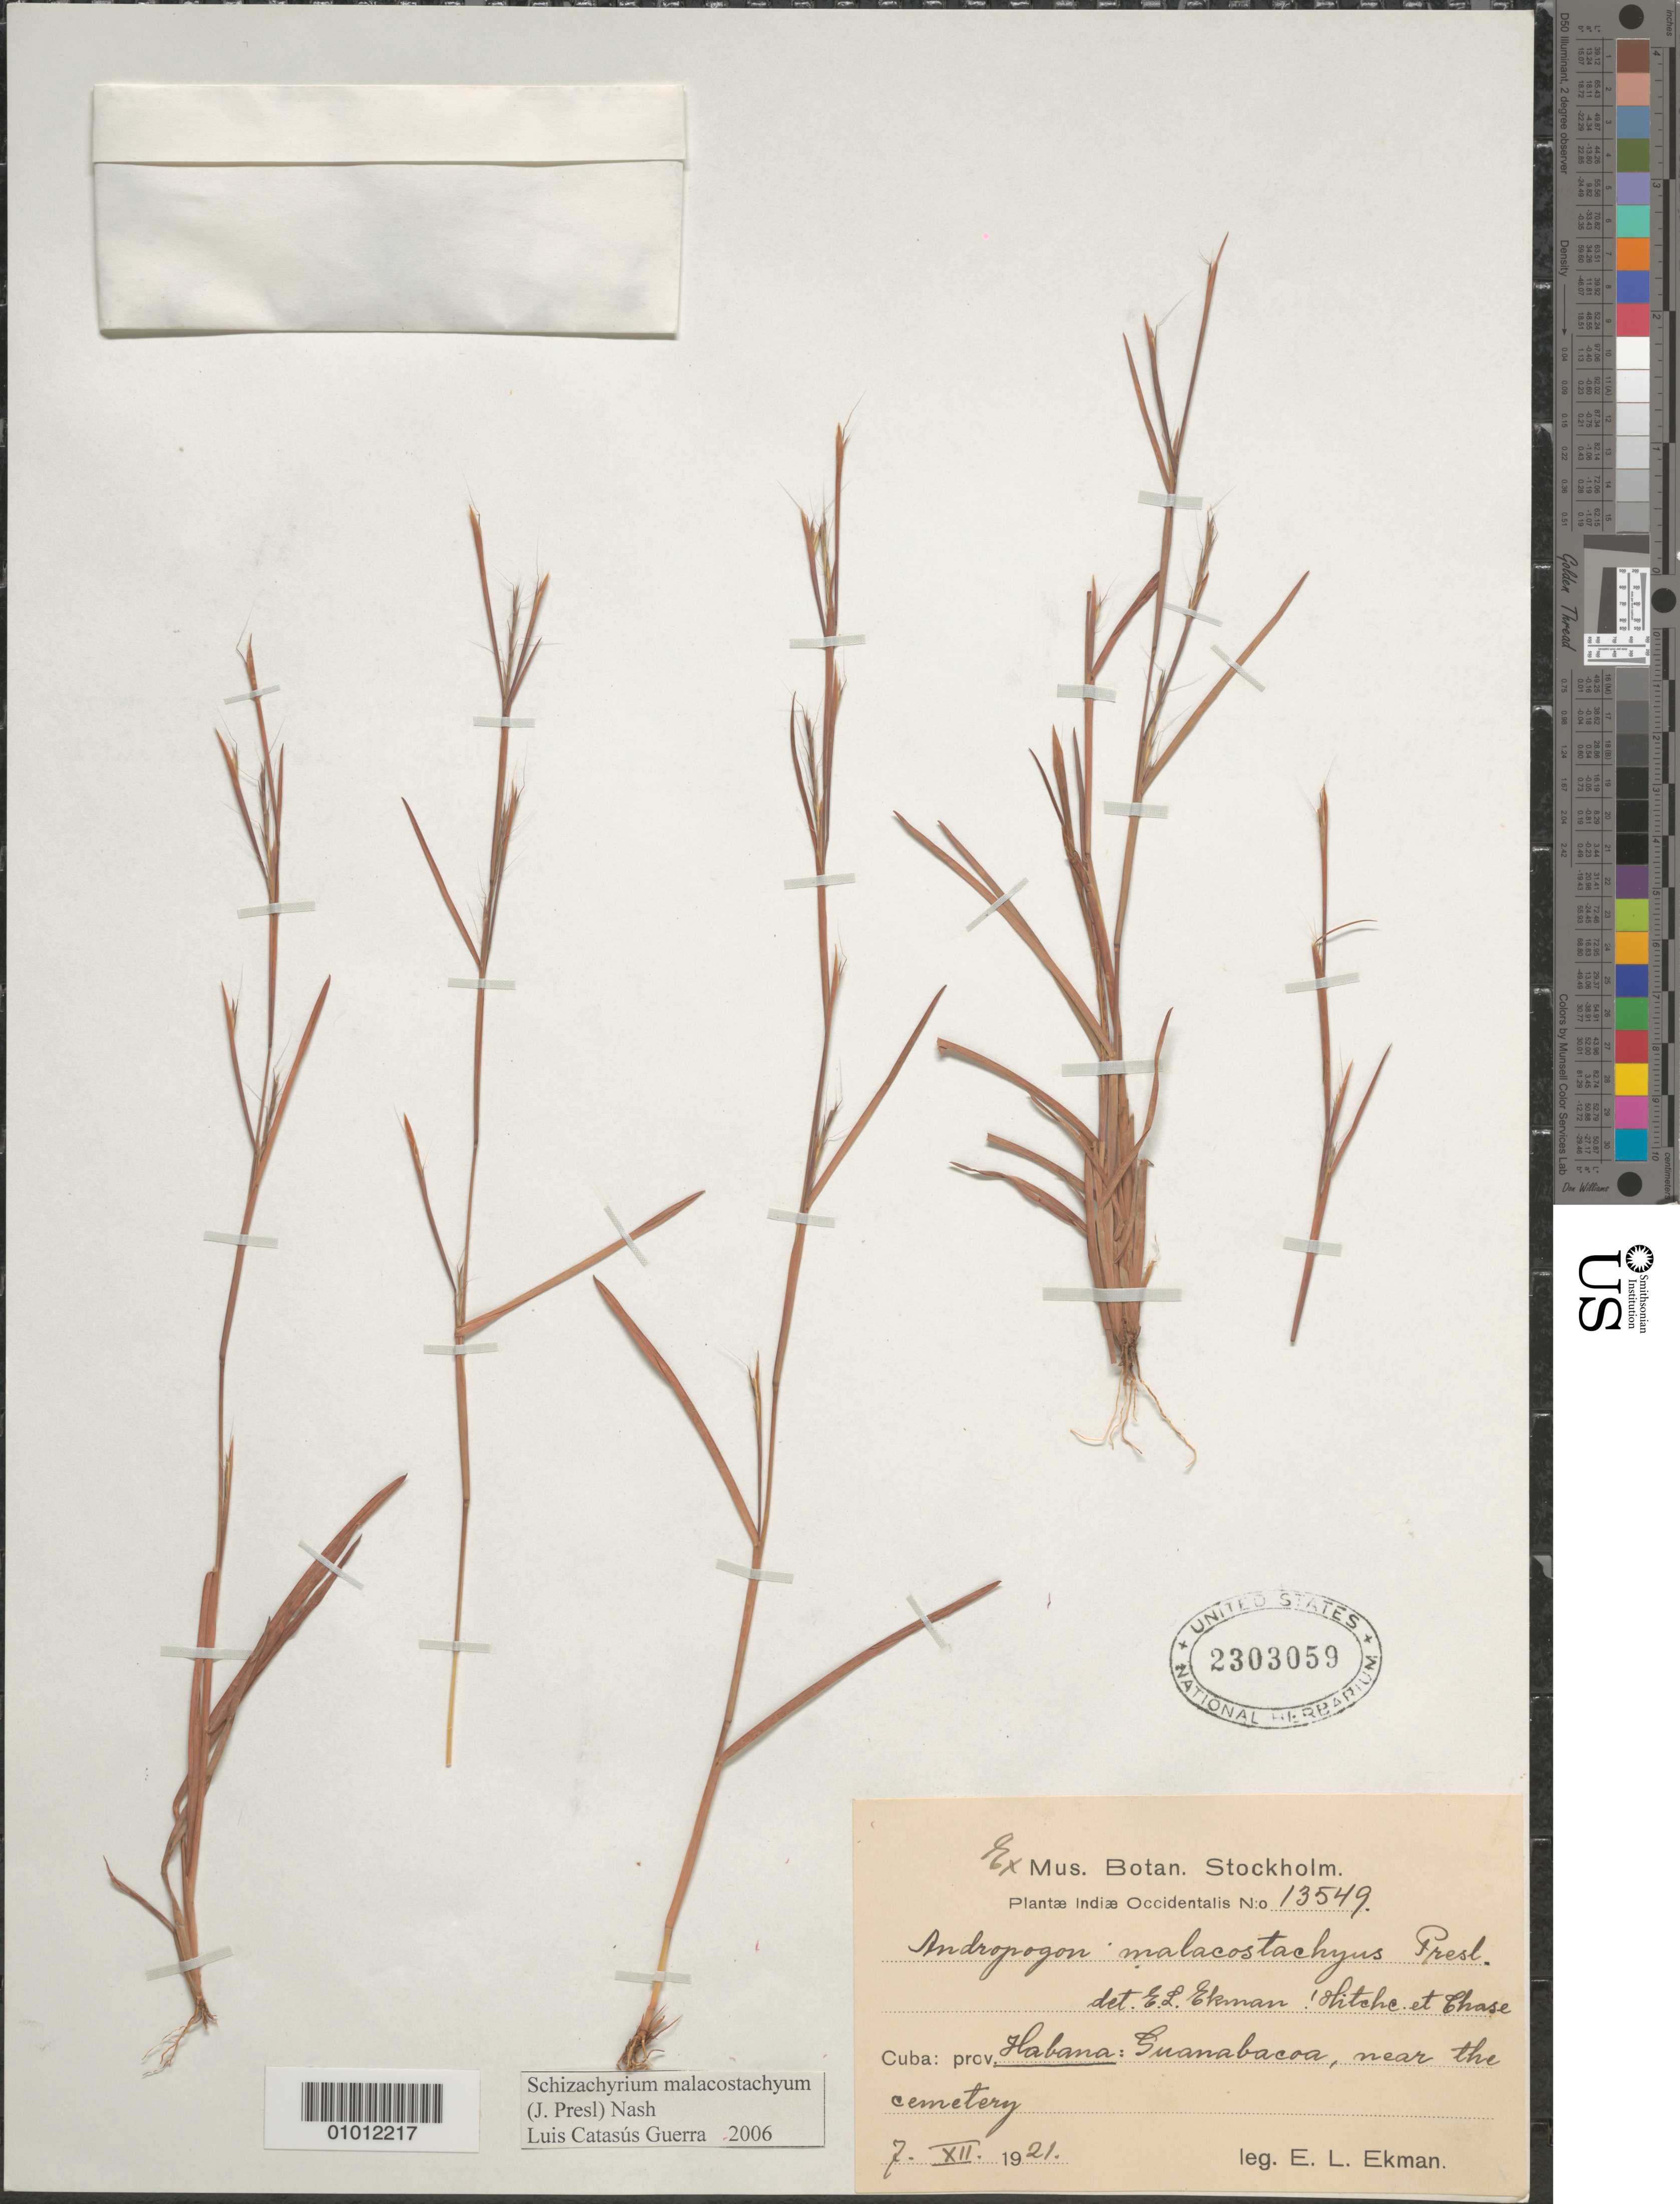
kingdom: Plantae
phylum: Tracheophyta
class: Liliopsida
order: Poales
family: Poaceae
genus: Schizachyrium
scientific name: Schizachyrium malacostachyum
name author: (J. Presl) Nash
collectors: E. L. Ekman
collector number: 13549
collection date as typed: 07 Dec 1921 or 12 Jul 1921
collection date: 1921-07-12 or 1921-12-07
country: Cuba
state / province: La Habana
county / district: Municipio Guanabacoa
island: Cuba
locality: Near the cemetary, Guanabacoa,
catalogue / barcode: US 2303059